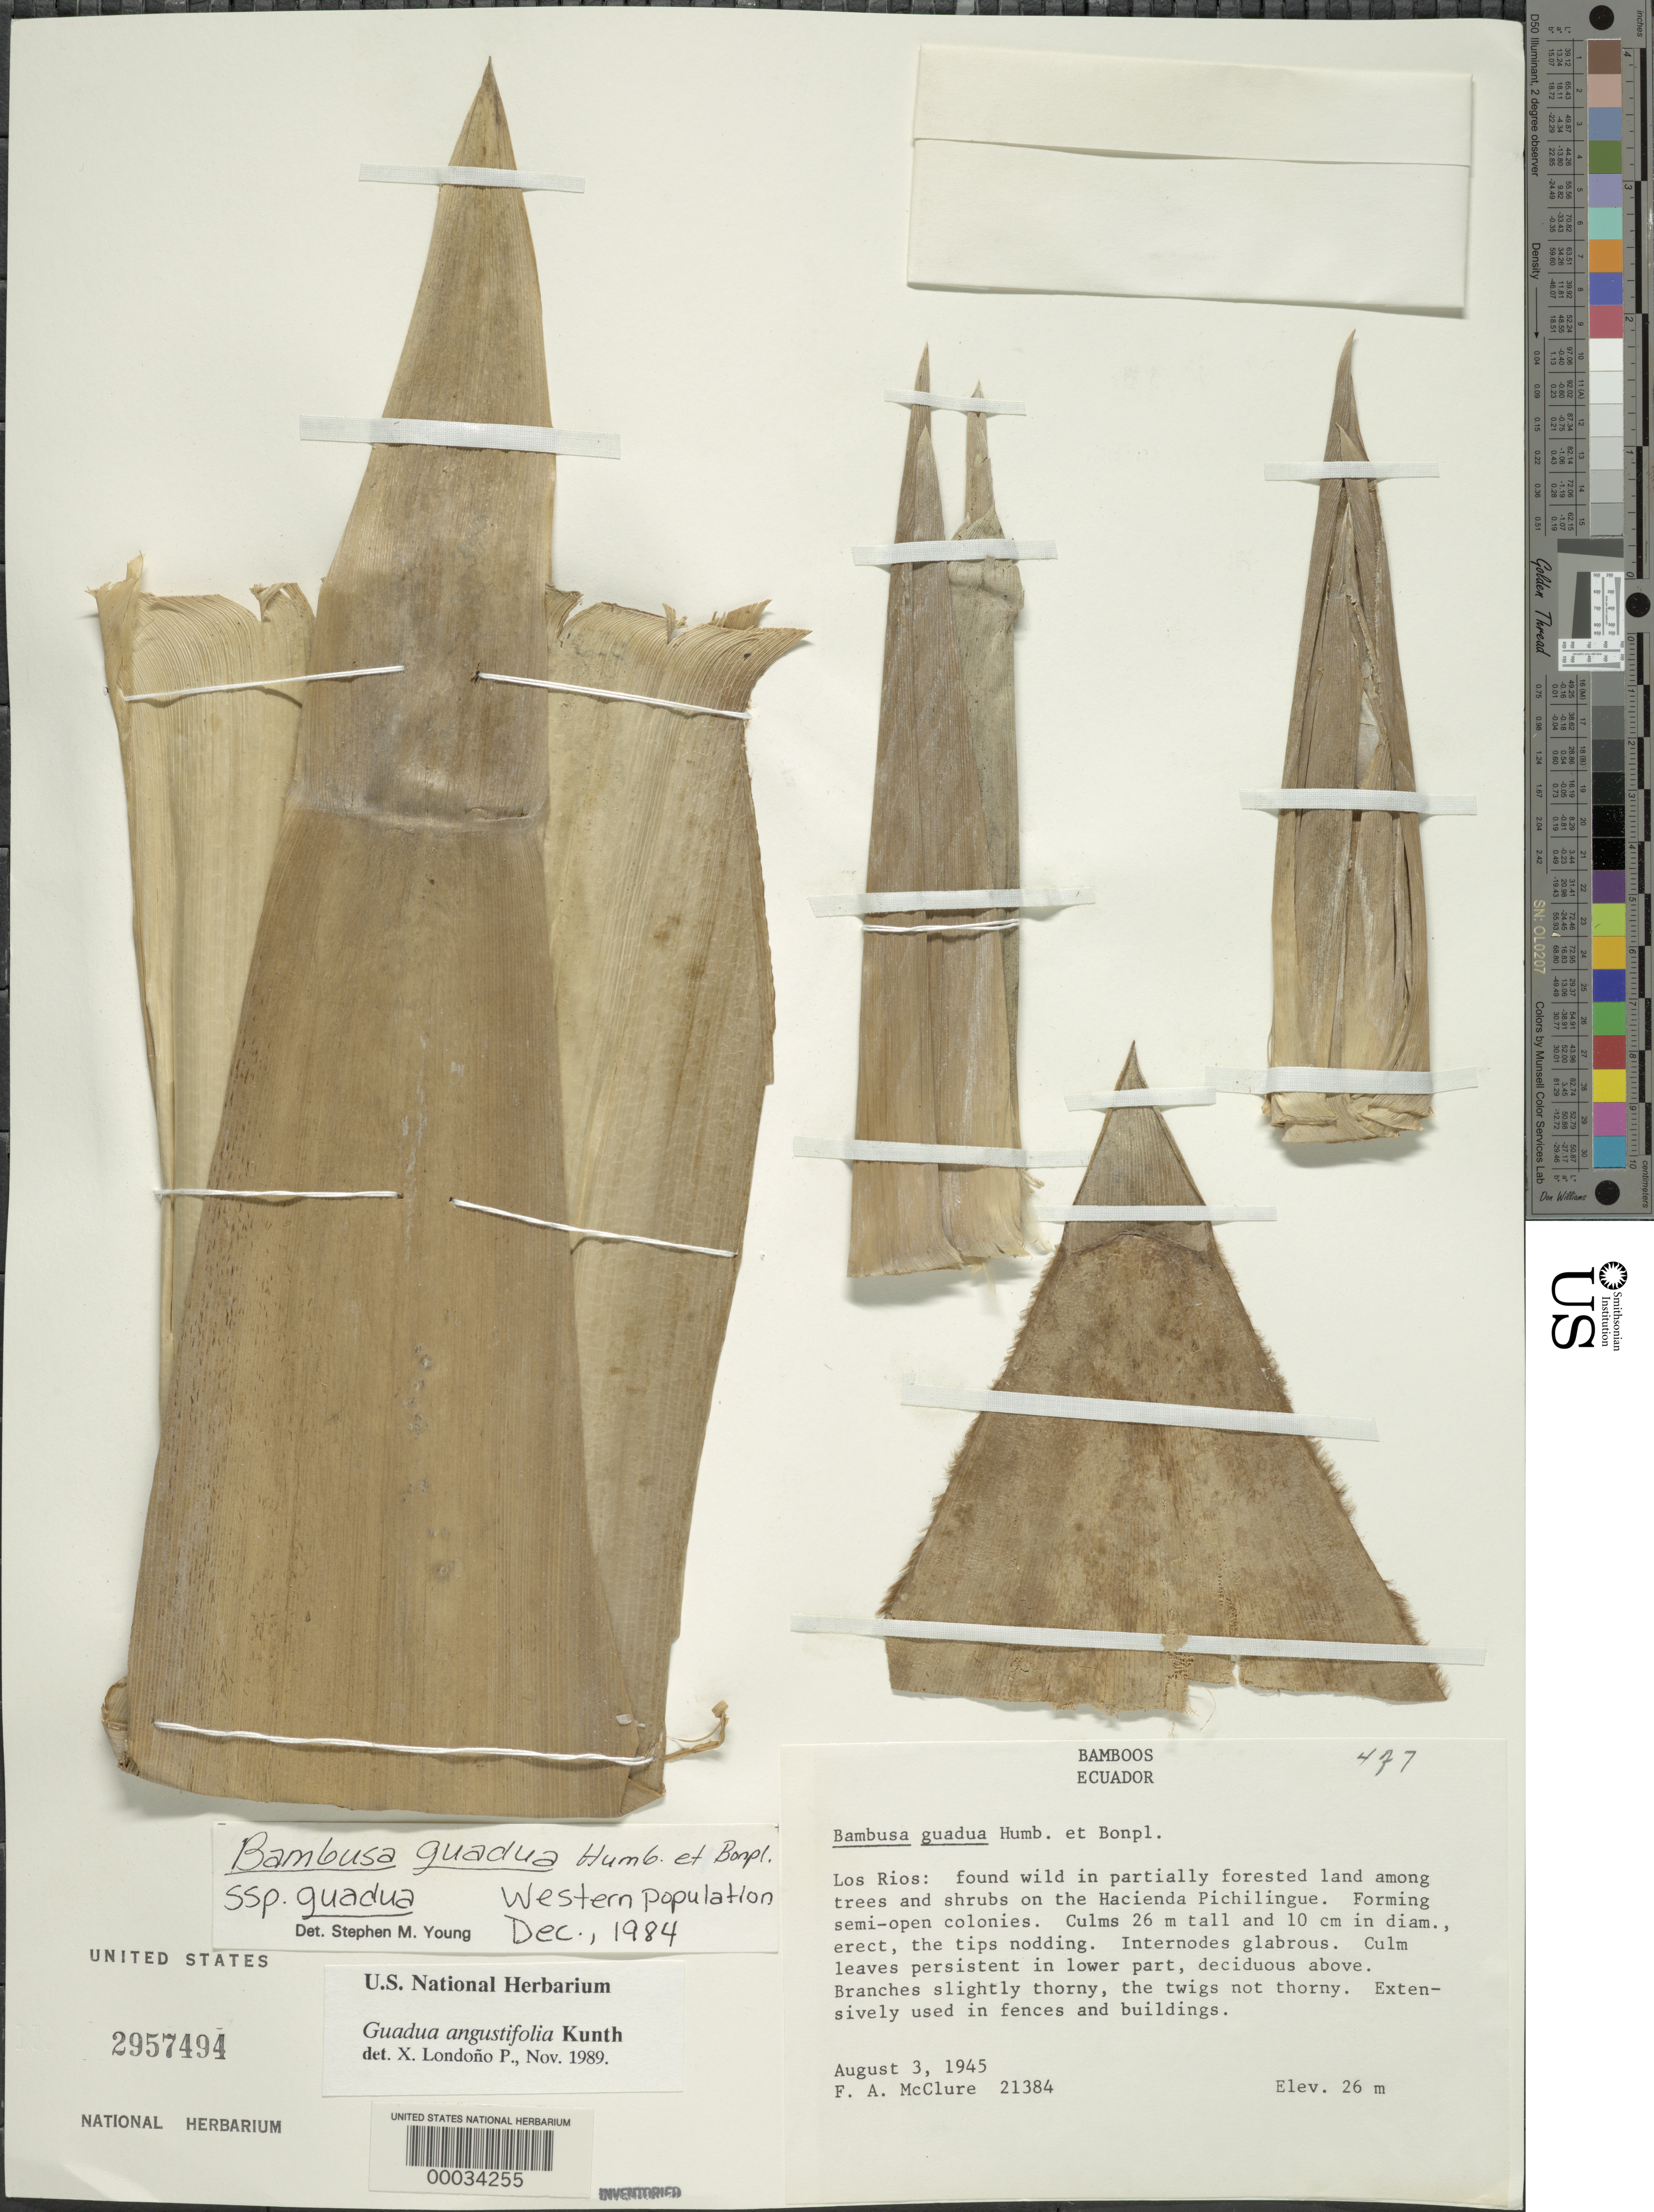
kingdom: Plantae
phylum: Tracheophyta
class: Liliopsida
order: Poales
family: Poaceae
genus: Guadua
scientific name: Guadua angustifolia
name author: Kunth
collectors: F. A. McClure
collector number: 21384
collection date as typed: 03 Aug 1945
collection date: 1945-08-03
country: Ecuador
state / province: Los Ríos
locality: Hacienda pichilingue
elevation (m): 26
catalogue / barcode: US 2957494